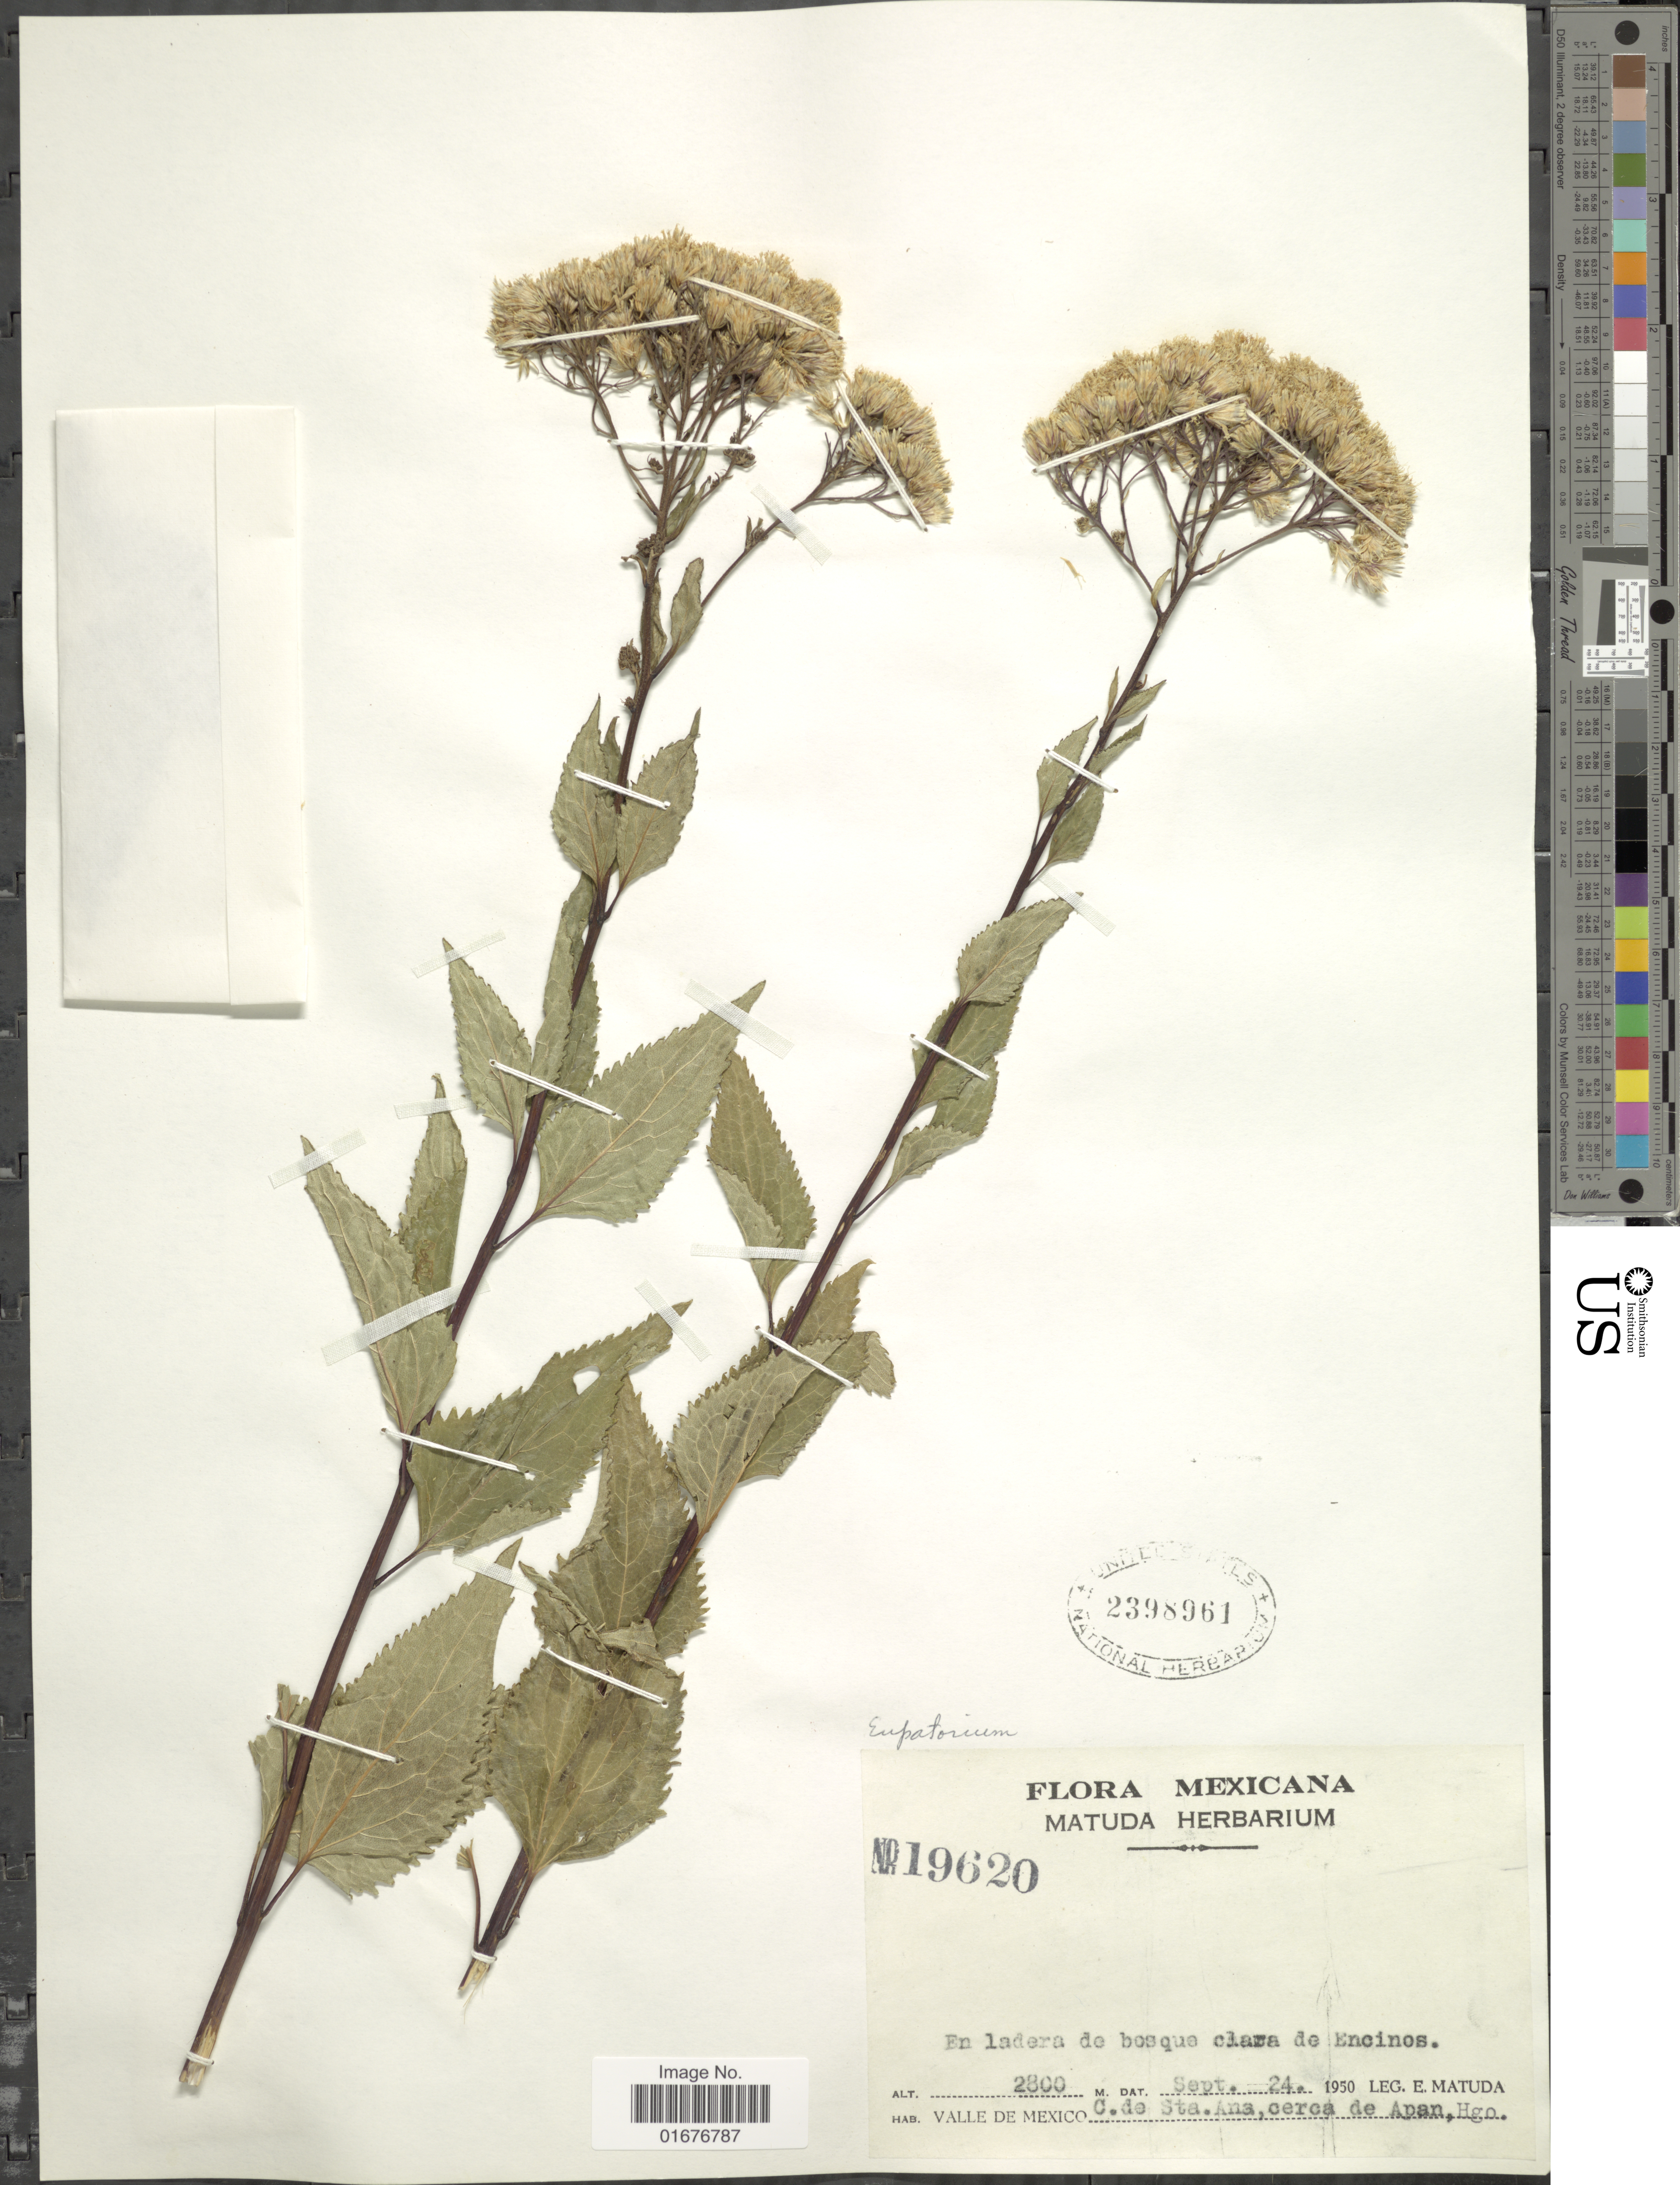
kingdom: Plantae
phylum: Tracheophyta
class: Magnoliopsida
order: Asterales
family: Asteraceae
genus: Ageratina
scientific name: Ageratina rubricaulis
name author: (Kunth) R.M. King & H. Rob.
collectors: E. Matuda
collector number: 19620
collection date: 1950-09-24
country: Mexico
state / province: Hidalgo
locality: En ladera de bosque clara de Encinos, Valle de Mexico, C. de Sta. Ana, cerca de Apan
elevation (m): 2800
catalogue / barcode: US 2398961